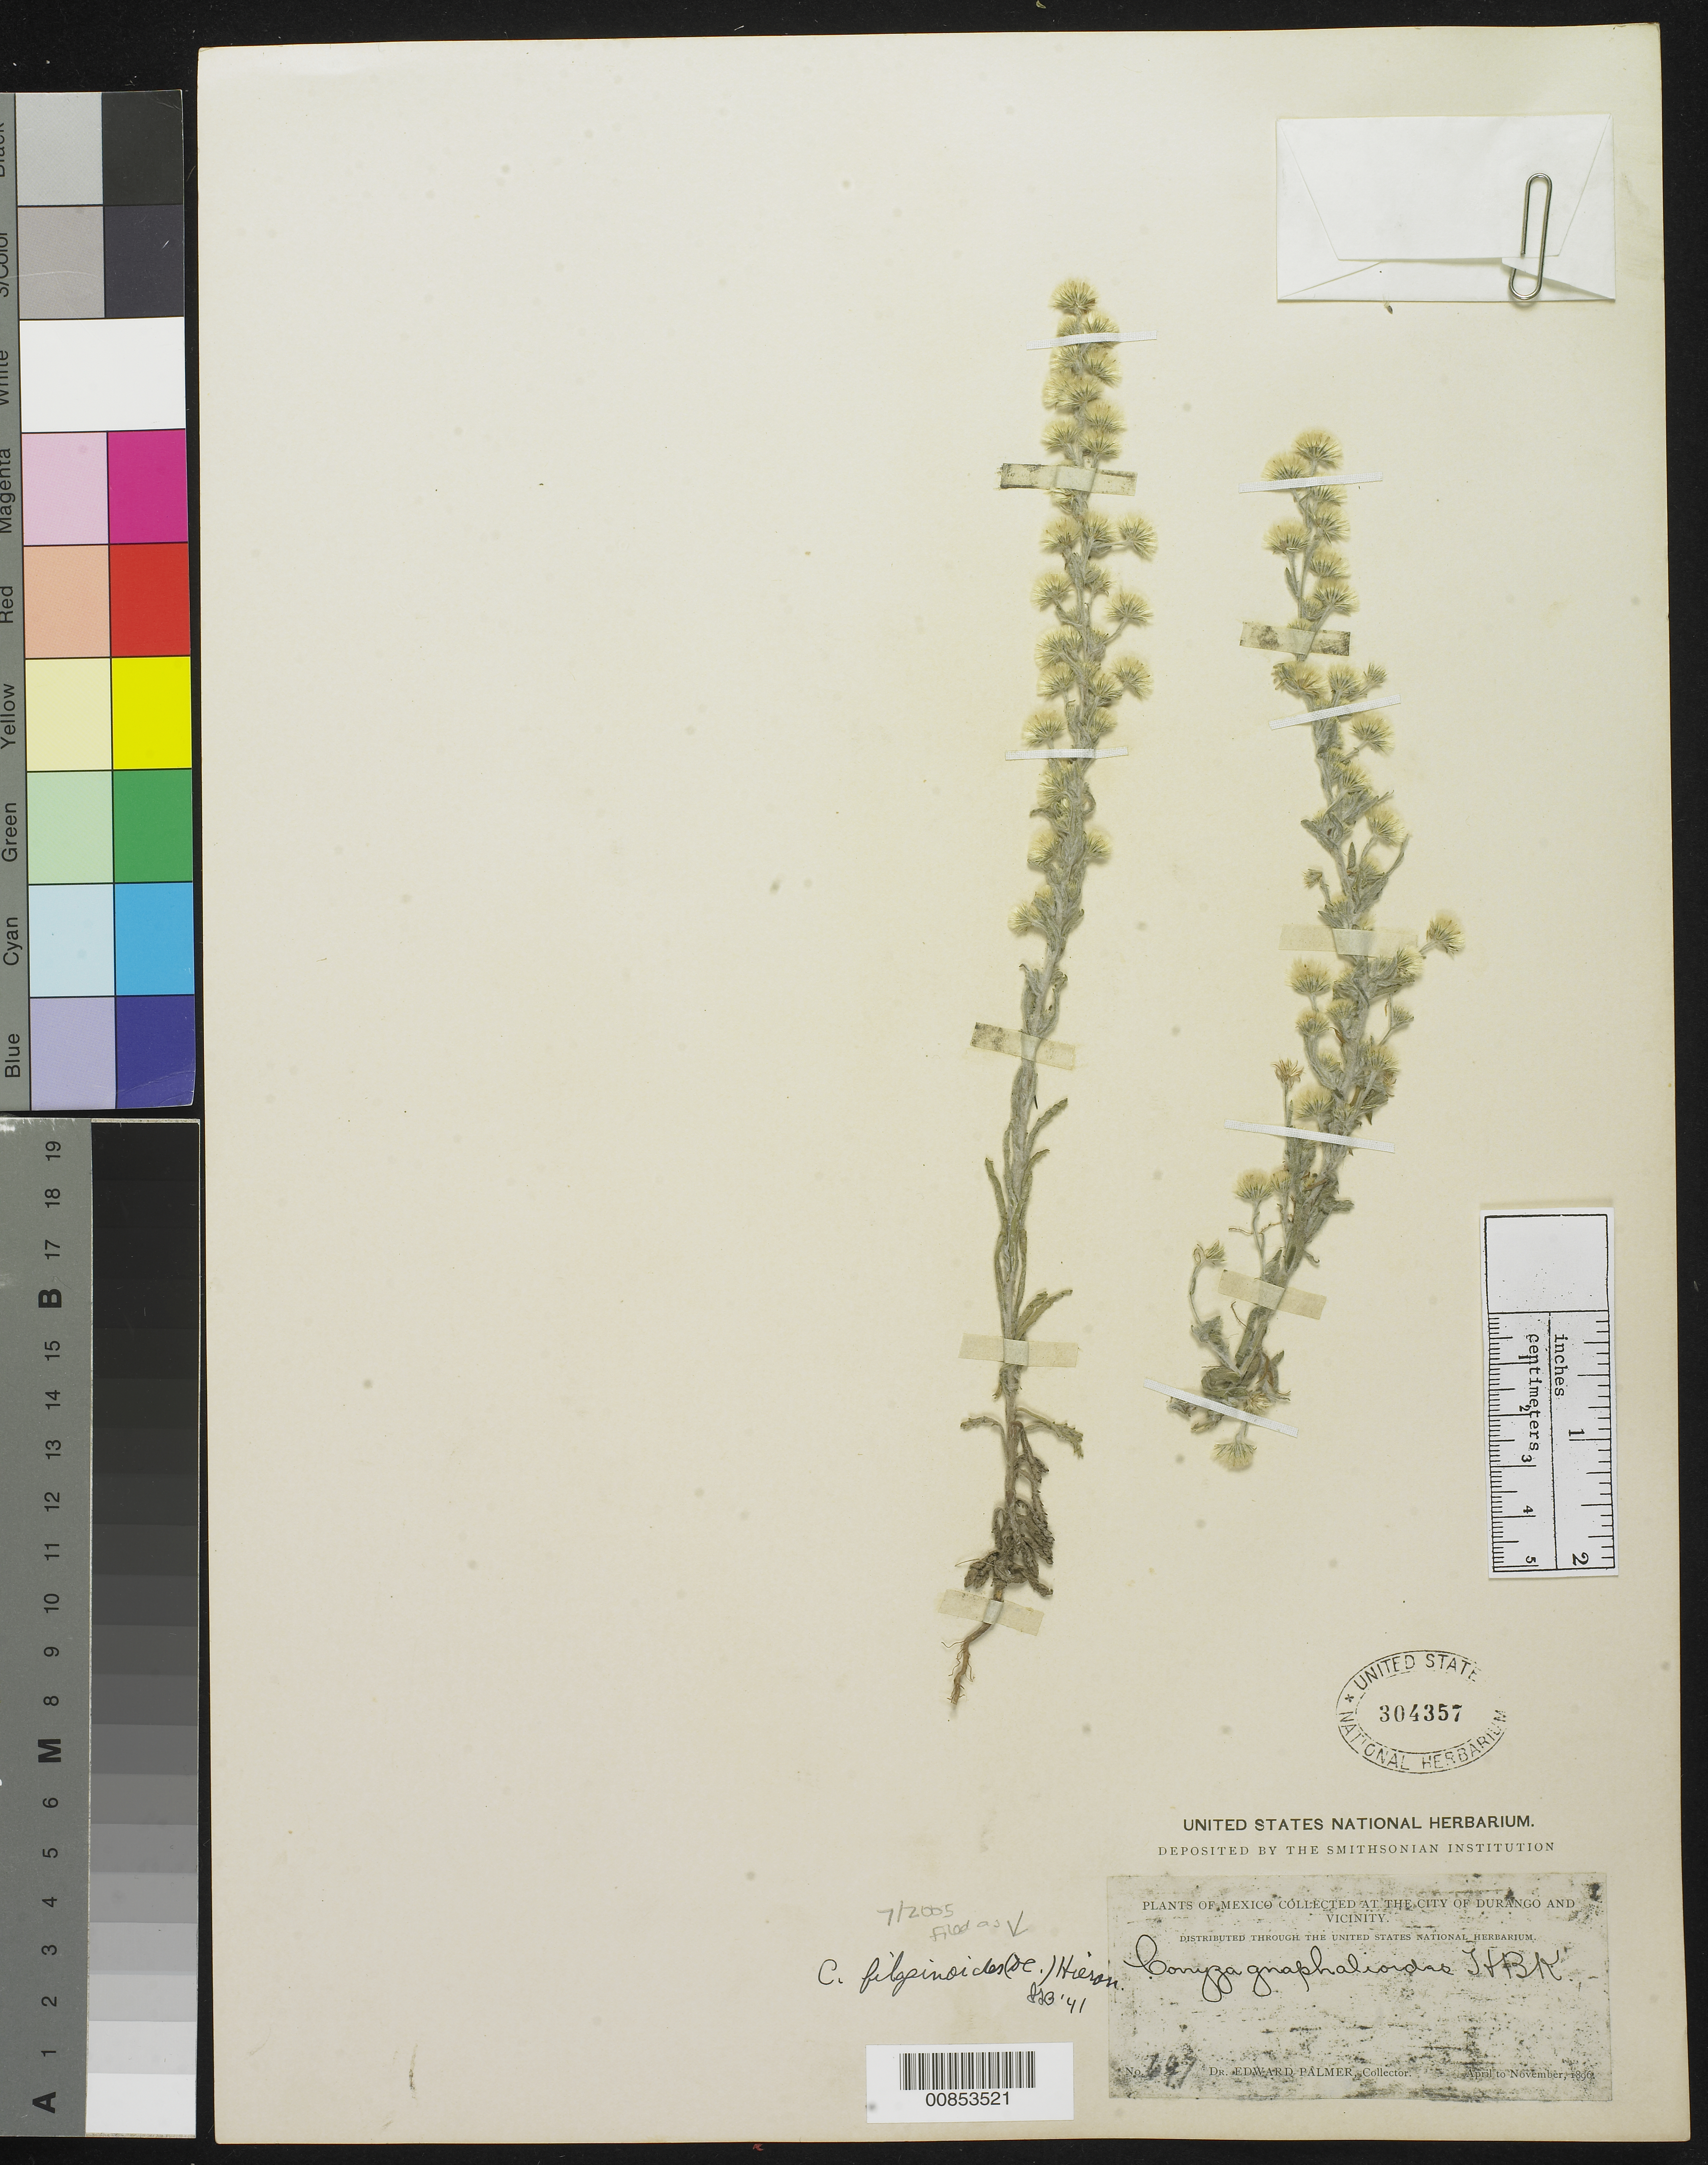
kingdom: Plantae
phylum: Tracheophyta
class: Magnoliopsida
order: Asterales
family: Asteraceae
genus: Conyza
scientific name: Conyza filaginoides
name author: (DC.) Hieron.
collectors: E. Palmer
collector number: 697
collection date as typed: Apr 1896 to -- Nov 1896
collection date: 1896-04/1896-11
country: Mexico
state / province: Durango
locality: City of Durango and vicinity.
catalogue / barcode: US 304357